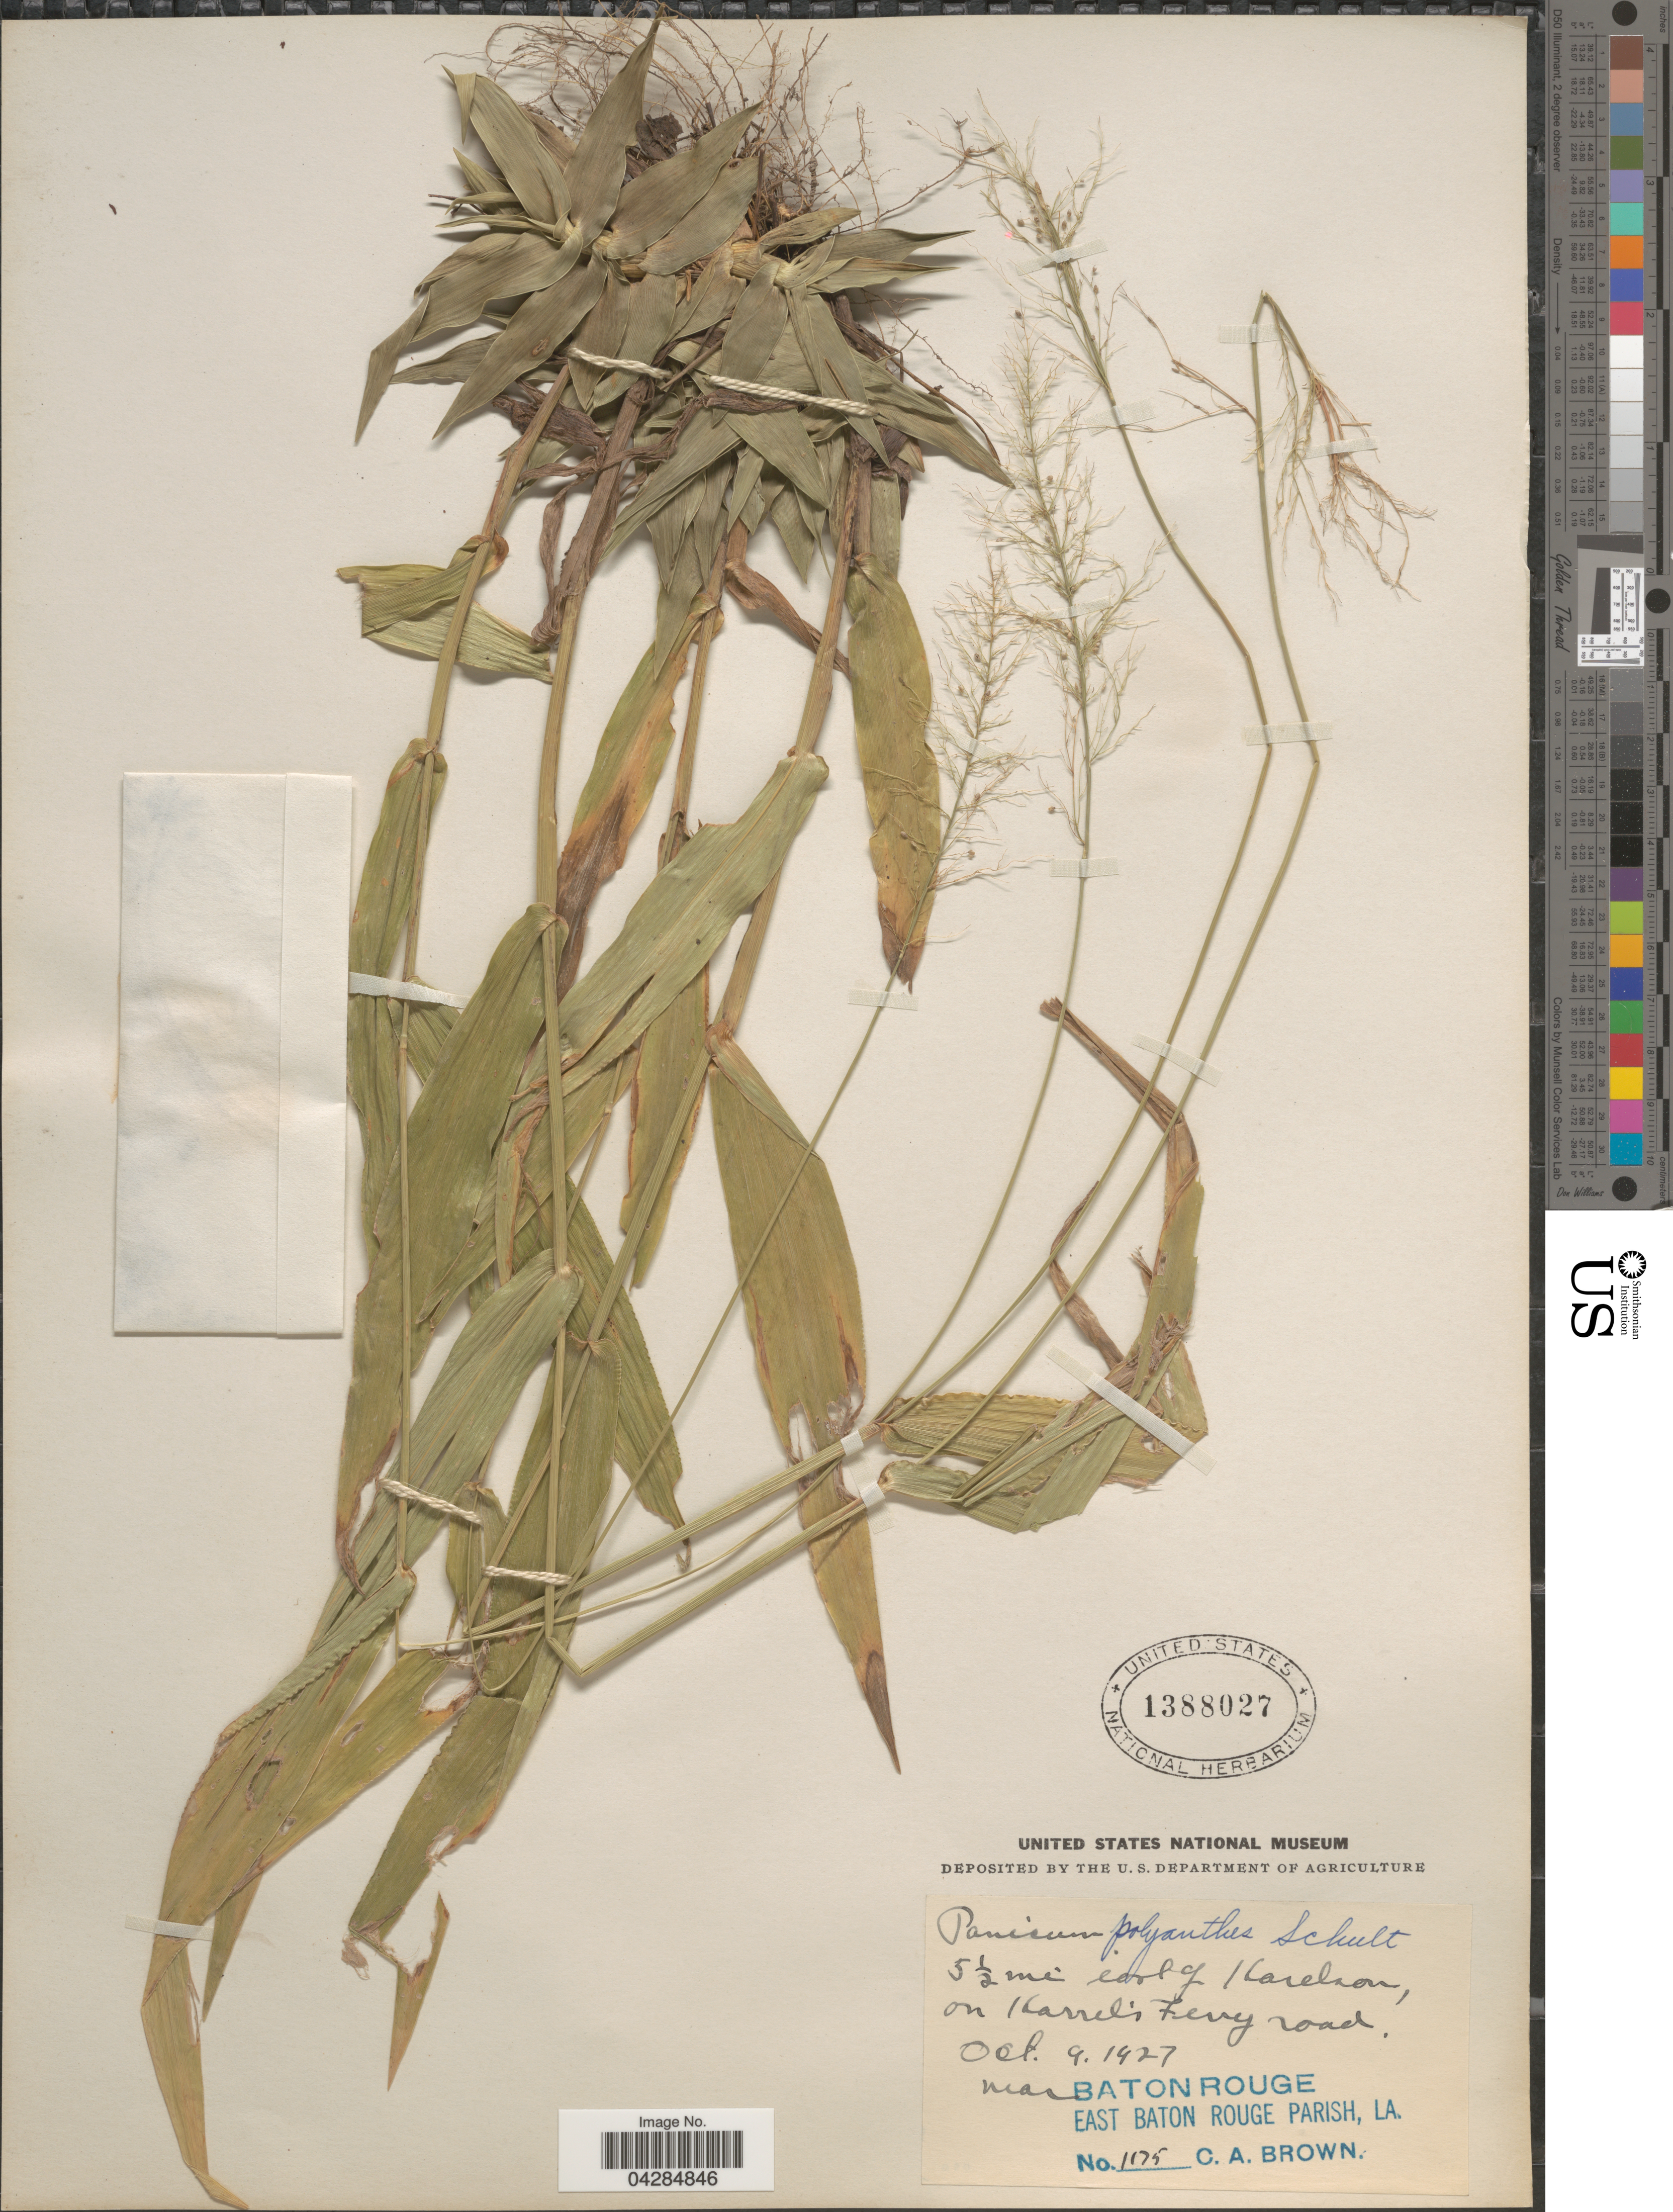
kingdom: Plantae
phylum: Tracheophyta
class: Liliopsida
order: Poales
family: Poaceae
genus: Dichanthelium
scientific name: Dichanthelium polyanthes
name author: (Schult.) Mohlenbr.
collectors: C. A. Brown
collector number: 1175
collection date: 1927-10-09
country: United States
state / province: Louisiana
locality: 5½ mi east of Harelson, on Harrel's Ferry road. Near Baton Rouge. East Baton Rouge Parish.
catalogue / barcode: US 1388027